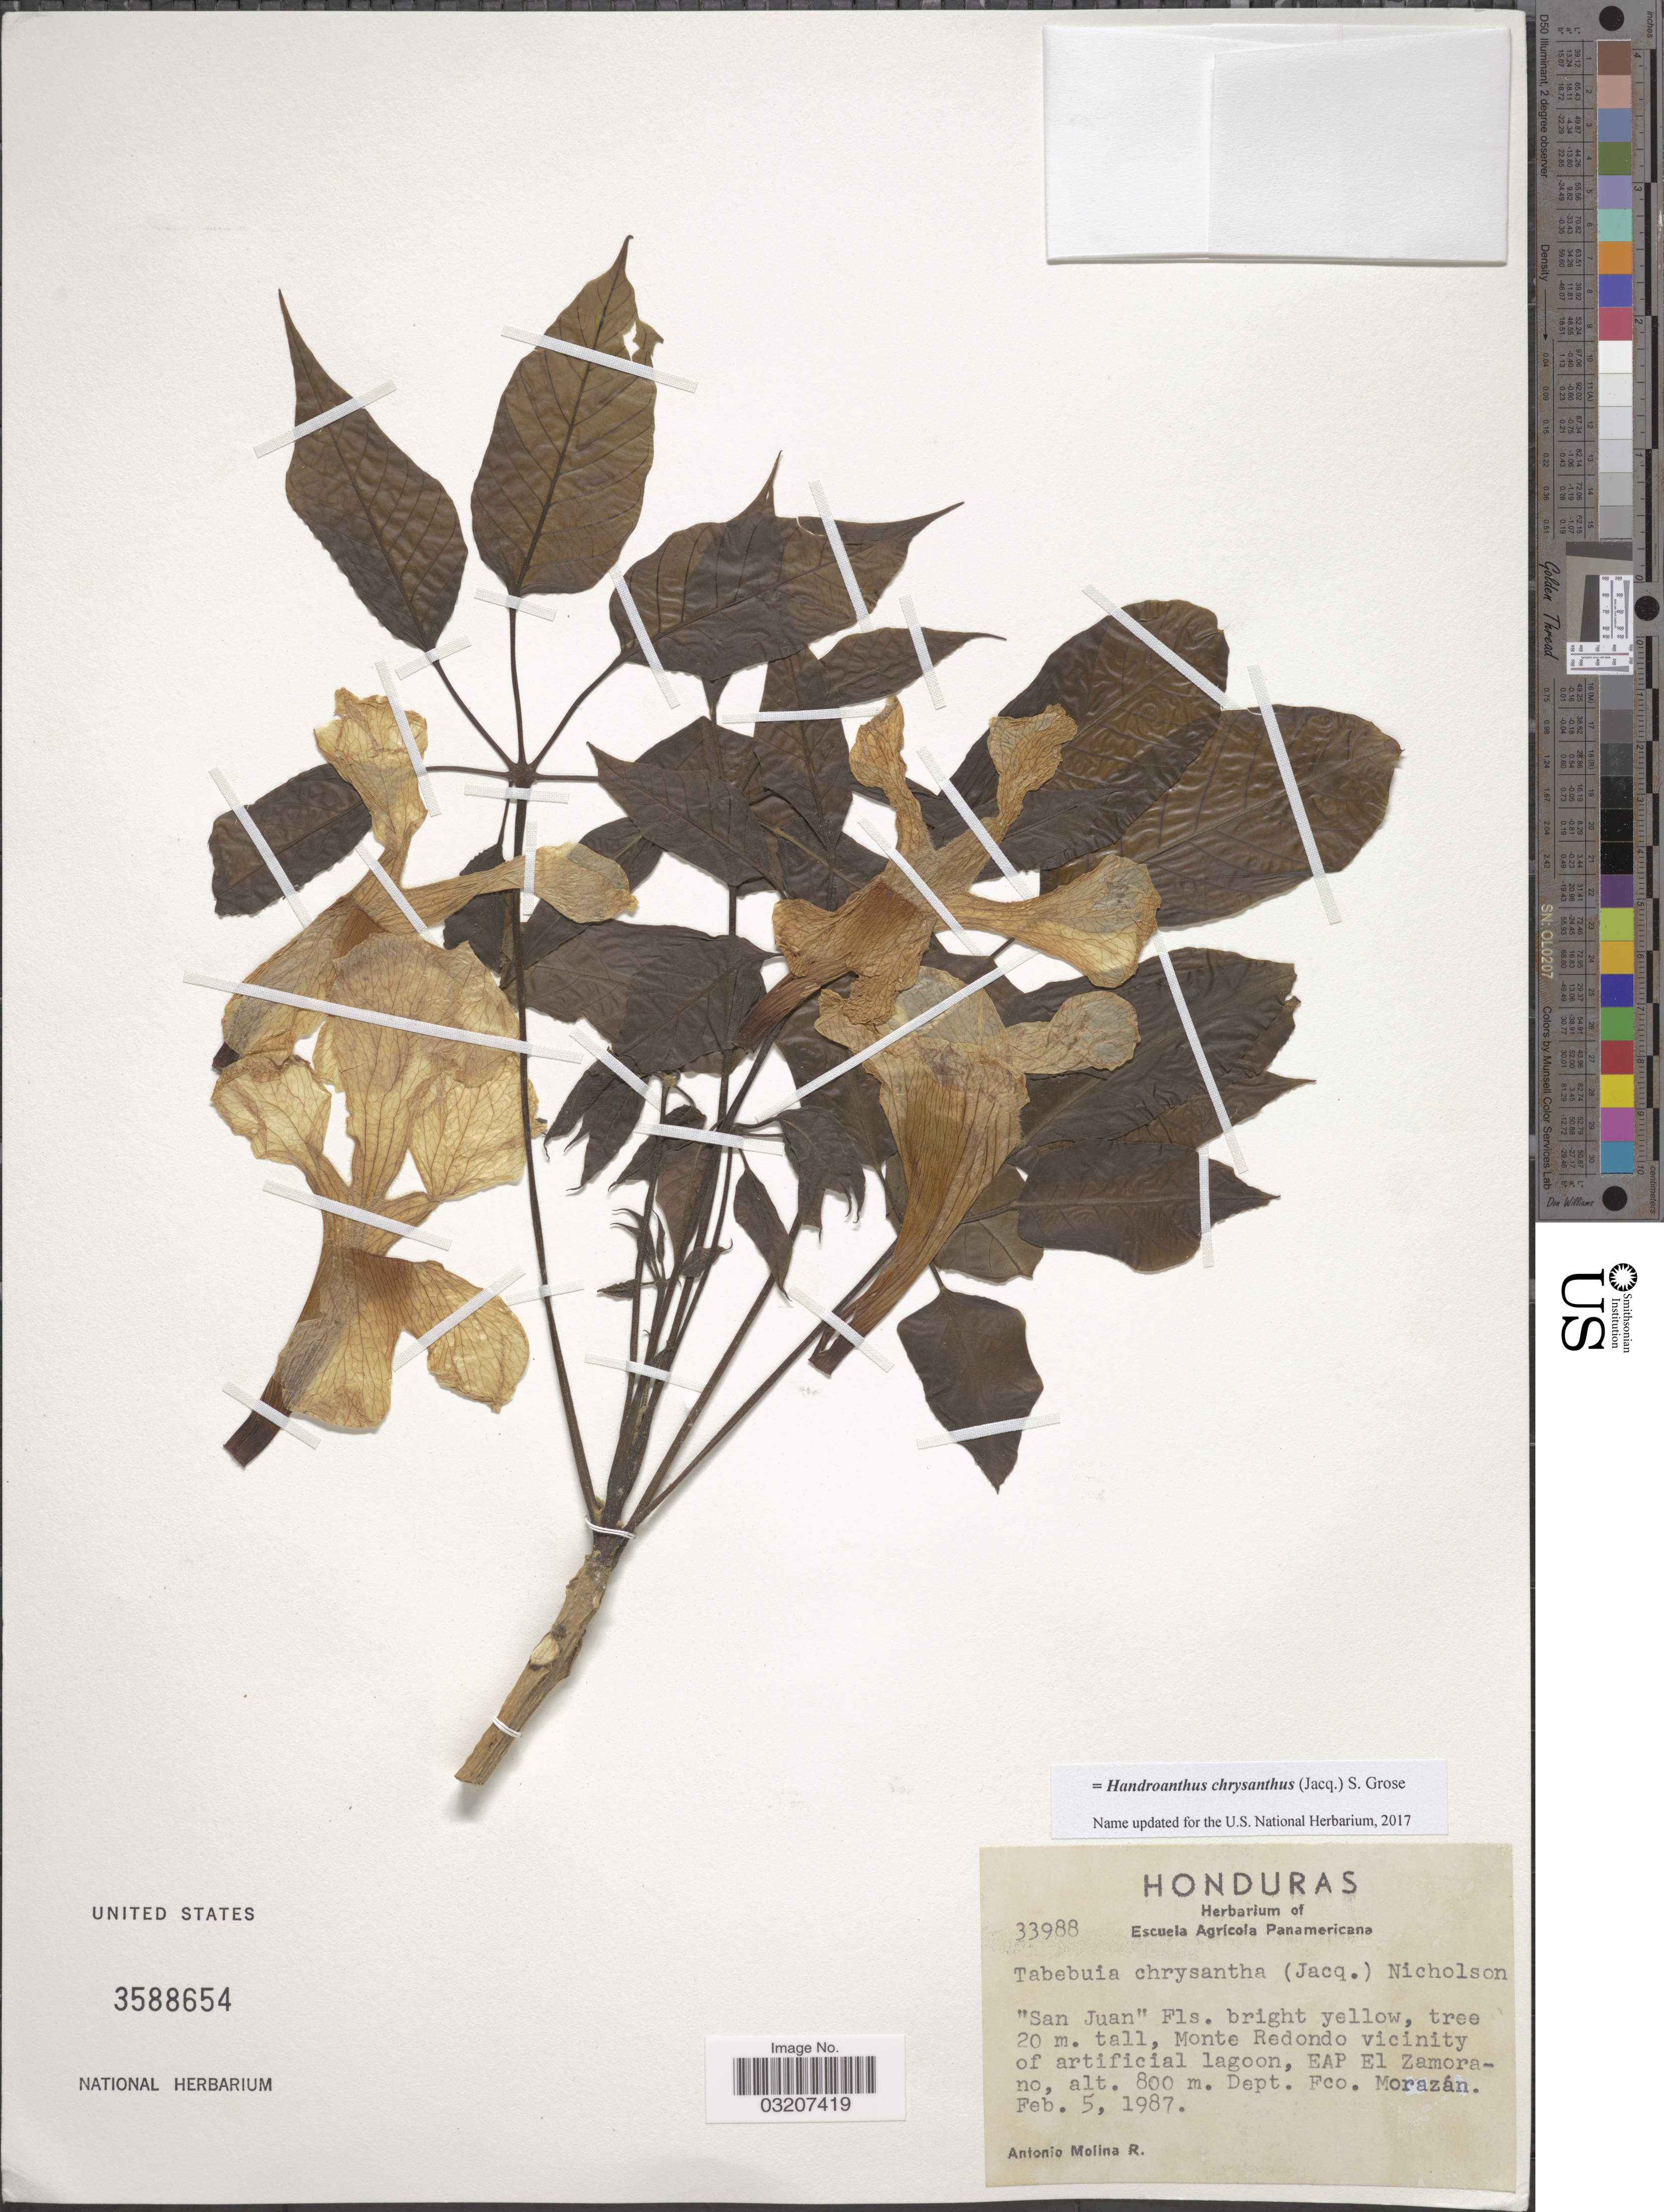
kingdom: Plantae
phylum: Tracheophyta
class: Magnoliopsida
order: Lamiales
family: Bignoniaceae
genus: Handroanthus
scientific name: Handroanthus chrysanthus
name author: (Jacq.) S.O. Grose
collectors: A. Molina R.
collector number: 33988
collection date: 1987-02-05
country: Honduras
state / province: Fco. Morazán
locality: Monte Redondo vicinity of artificial lagoon, EAP El Zamorano, Dept. Fco. Morazán.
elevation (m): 800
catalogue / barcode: US 3588654